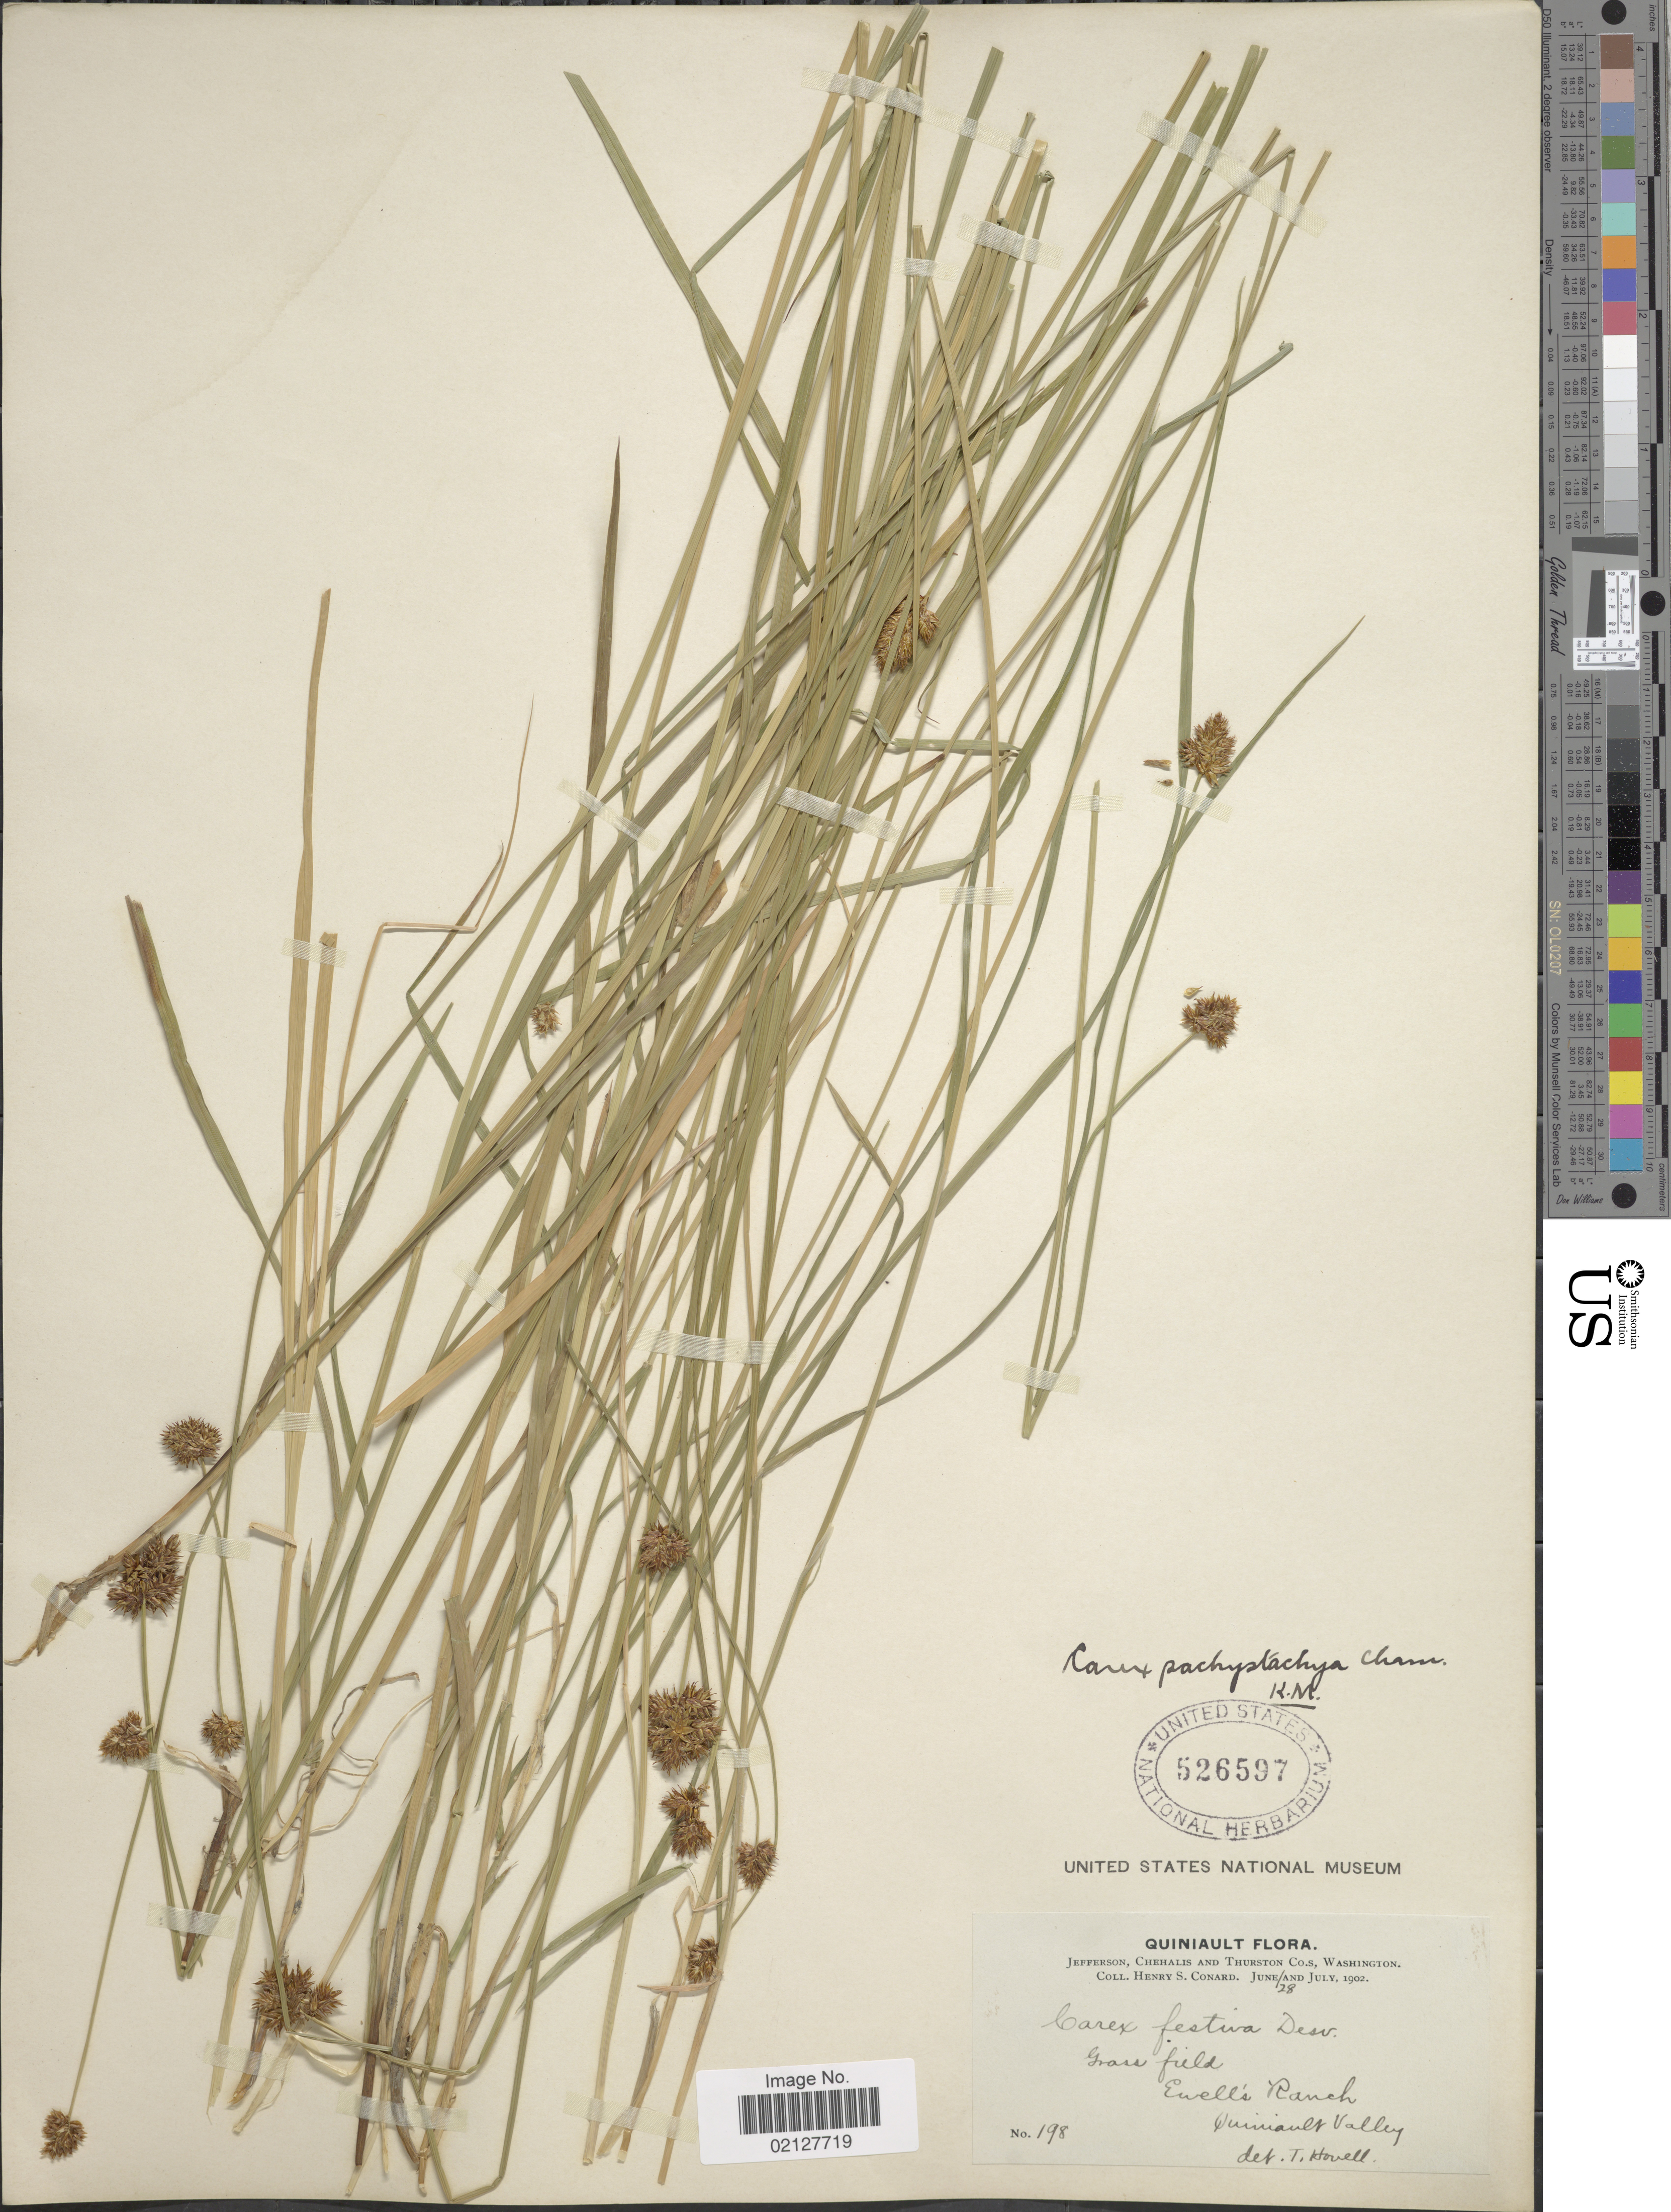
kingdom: Plantae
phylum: Tracheophyta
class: Liliopsida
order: Poales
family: Cyperaceae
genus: Carex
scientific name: Carex pachystachya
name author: Cham. ex Steud.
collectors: H. S. Conard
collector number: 198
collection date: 1902-06-28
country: United States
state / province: Washington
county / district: Thurston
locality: Quiniault Valley. Ewell's Ranch. Jefferson, Chehalis and Thurston Co.s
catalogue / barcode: US 526597